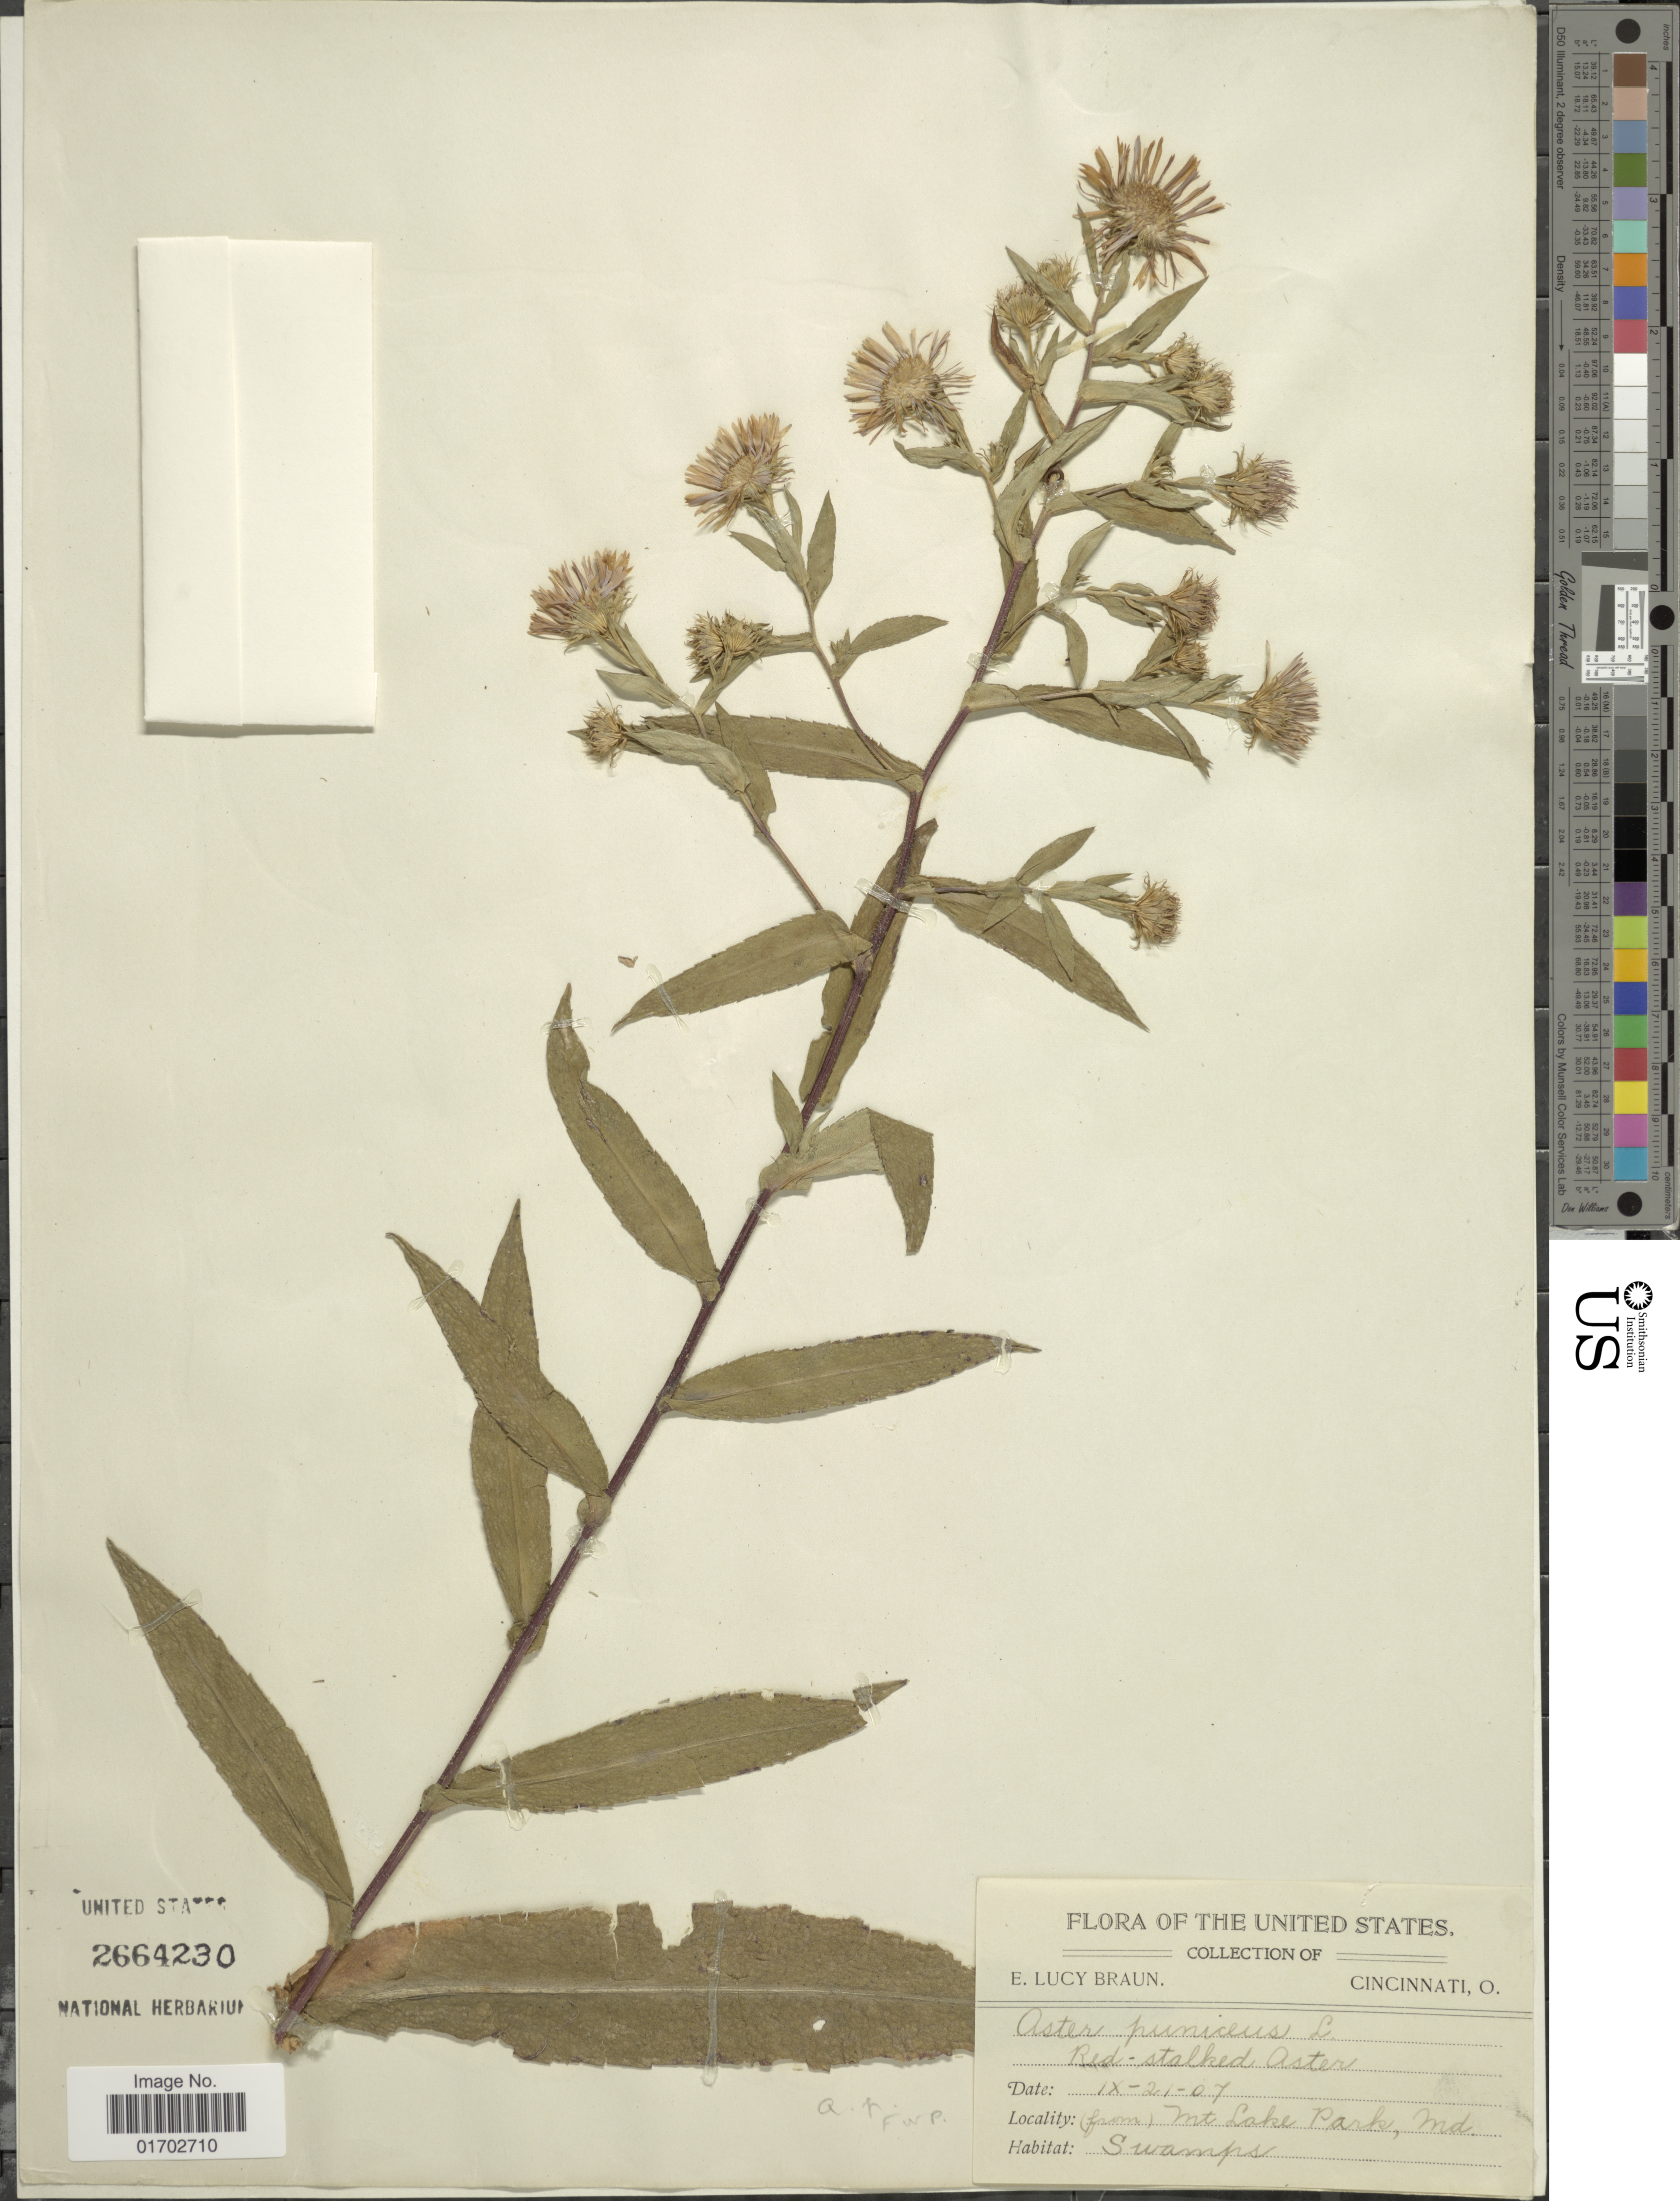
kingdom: Plantae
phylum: Tracheophyta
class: Magnoliopsida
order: Asterales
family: Asteraceae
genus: Symphyotrichum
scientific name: Symphyotrichum puniceum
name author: (L.) Á. Löve & D. Löve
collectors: E. L. Braun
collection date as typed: Transcribed d/m/y: 21/9/7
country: United States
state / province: Indiana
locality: (from) Mt Lake Park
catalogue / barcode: US 2664230